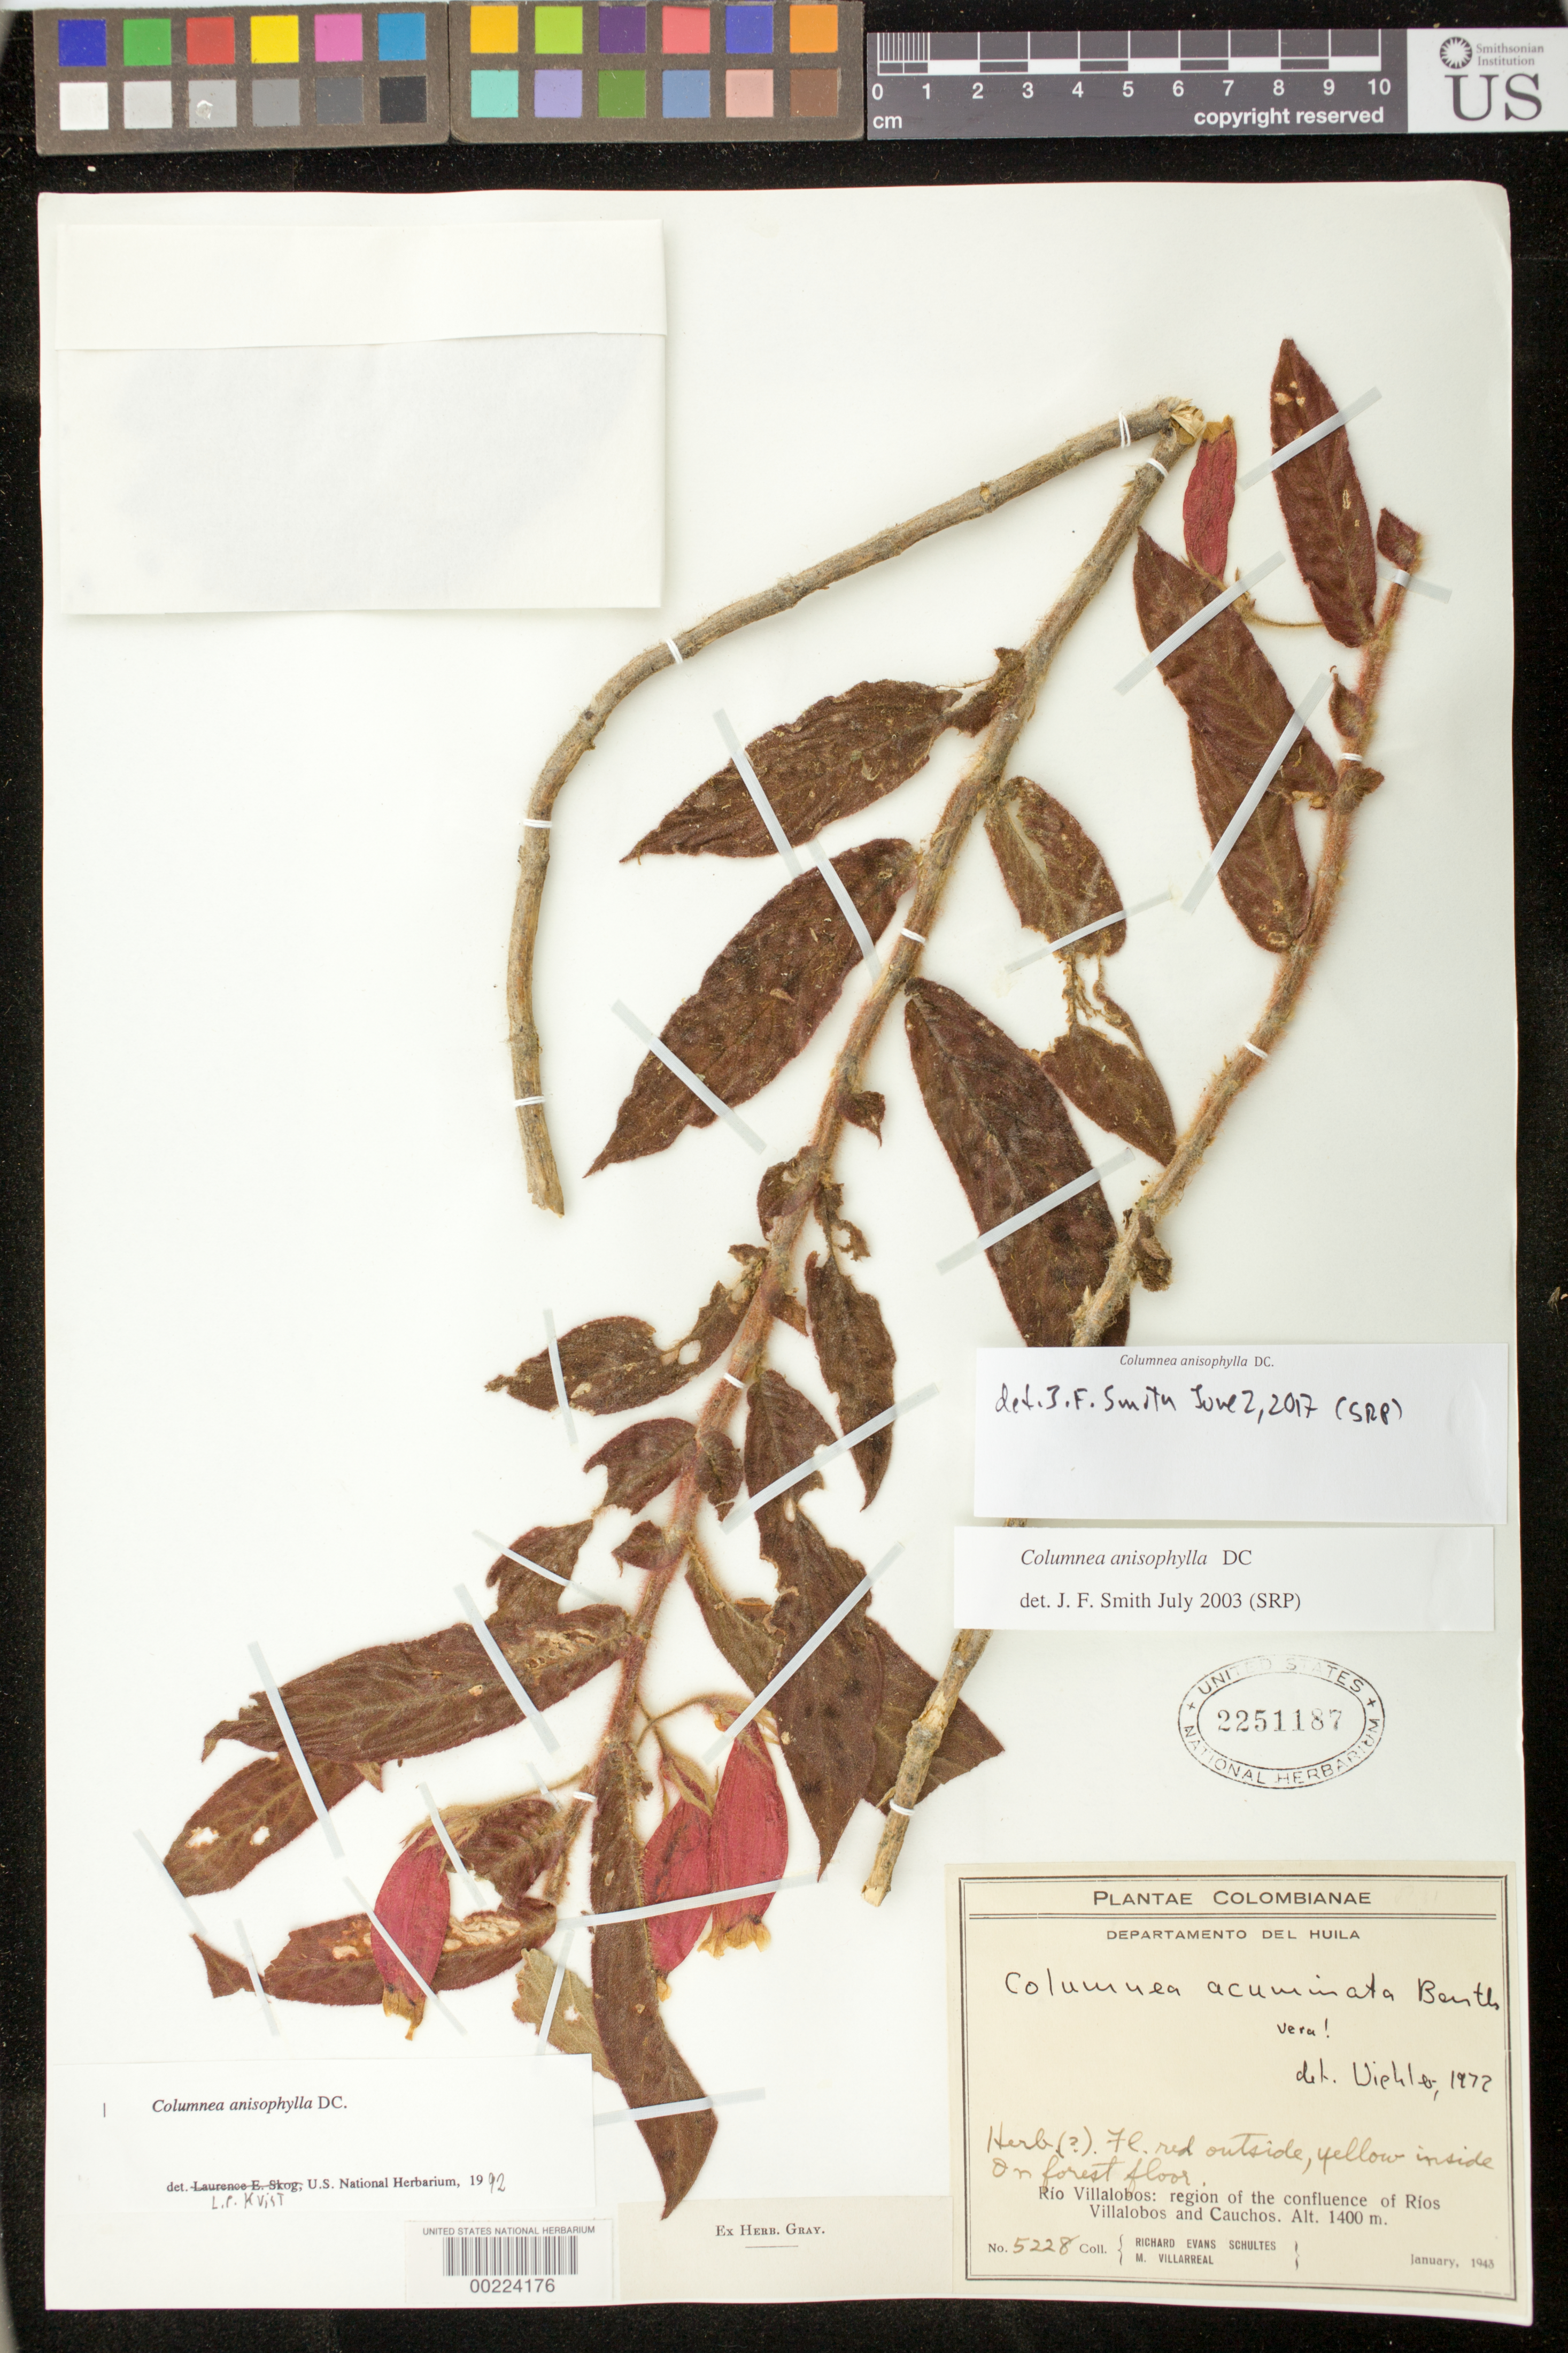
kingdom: Plantae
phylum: Tracheophyta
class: Magnoliopsida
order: Lamiales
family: Gesneriaceae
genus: Columnea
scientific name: Columnea anisophylla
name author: DC.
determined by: Smith, J. F.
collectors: R. E. Schultes & M. Villarreal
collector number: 5228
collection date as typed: Jan 1943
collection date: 1943-01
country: Colombia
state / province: Huila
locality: Rio Villalobos, region of the confluence of Rios Villalobos and Cauchos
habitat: On forest floor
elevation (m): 1400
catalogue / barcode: US 2251187